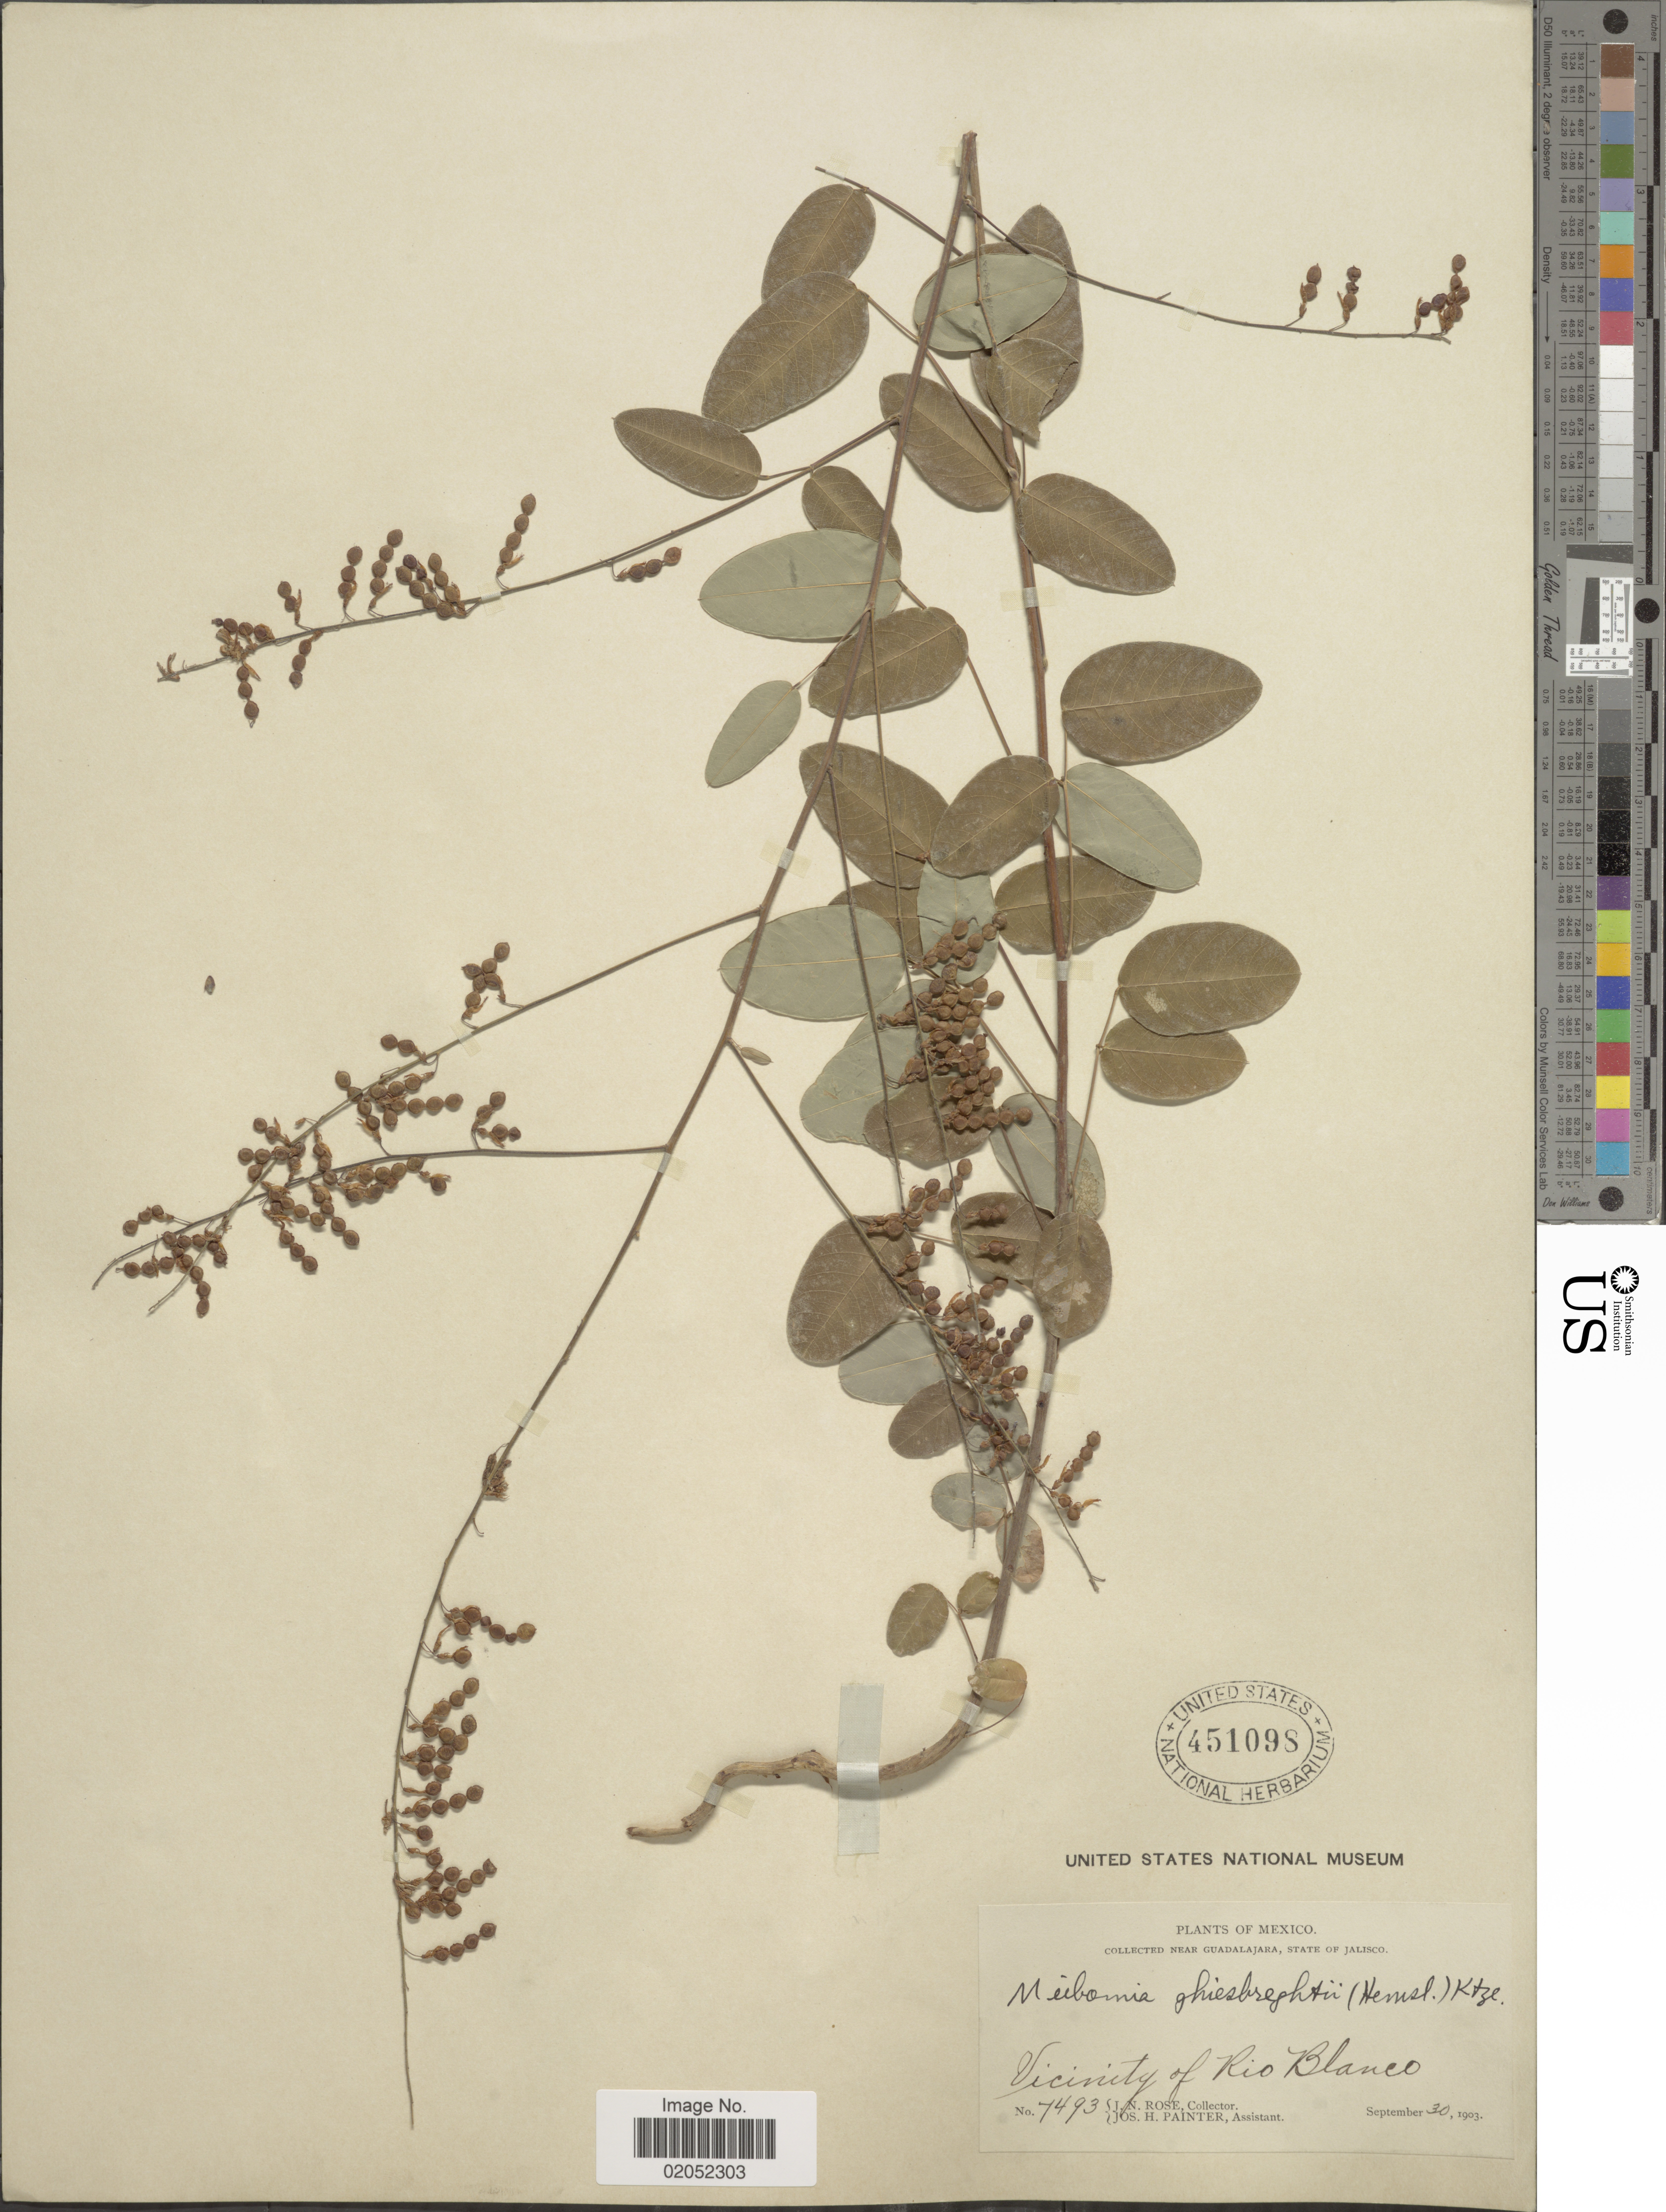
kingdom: Plantae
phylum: Tracheophyta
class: Magnoliopsida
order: Fabales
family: Fabaceae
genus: Desmodium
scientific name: Desmodium ghiesbreghtii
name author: Hemsl.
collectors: J. N. Rose & J. H. Painter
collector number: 7493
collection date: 1930-09-30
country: Mexico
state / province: Jalisco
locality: Near Guadalajara, State of Jalisco, Vicinity of Rio Blanco.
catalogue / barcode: US 451098